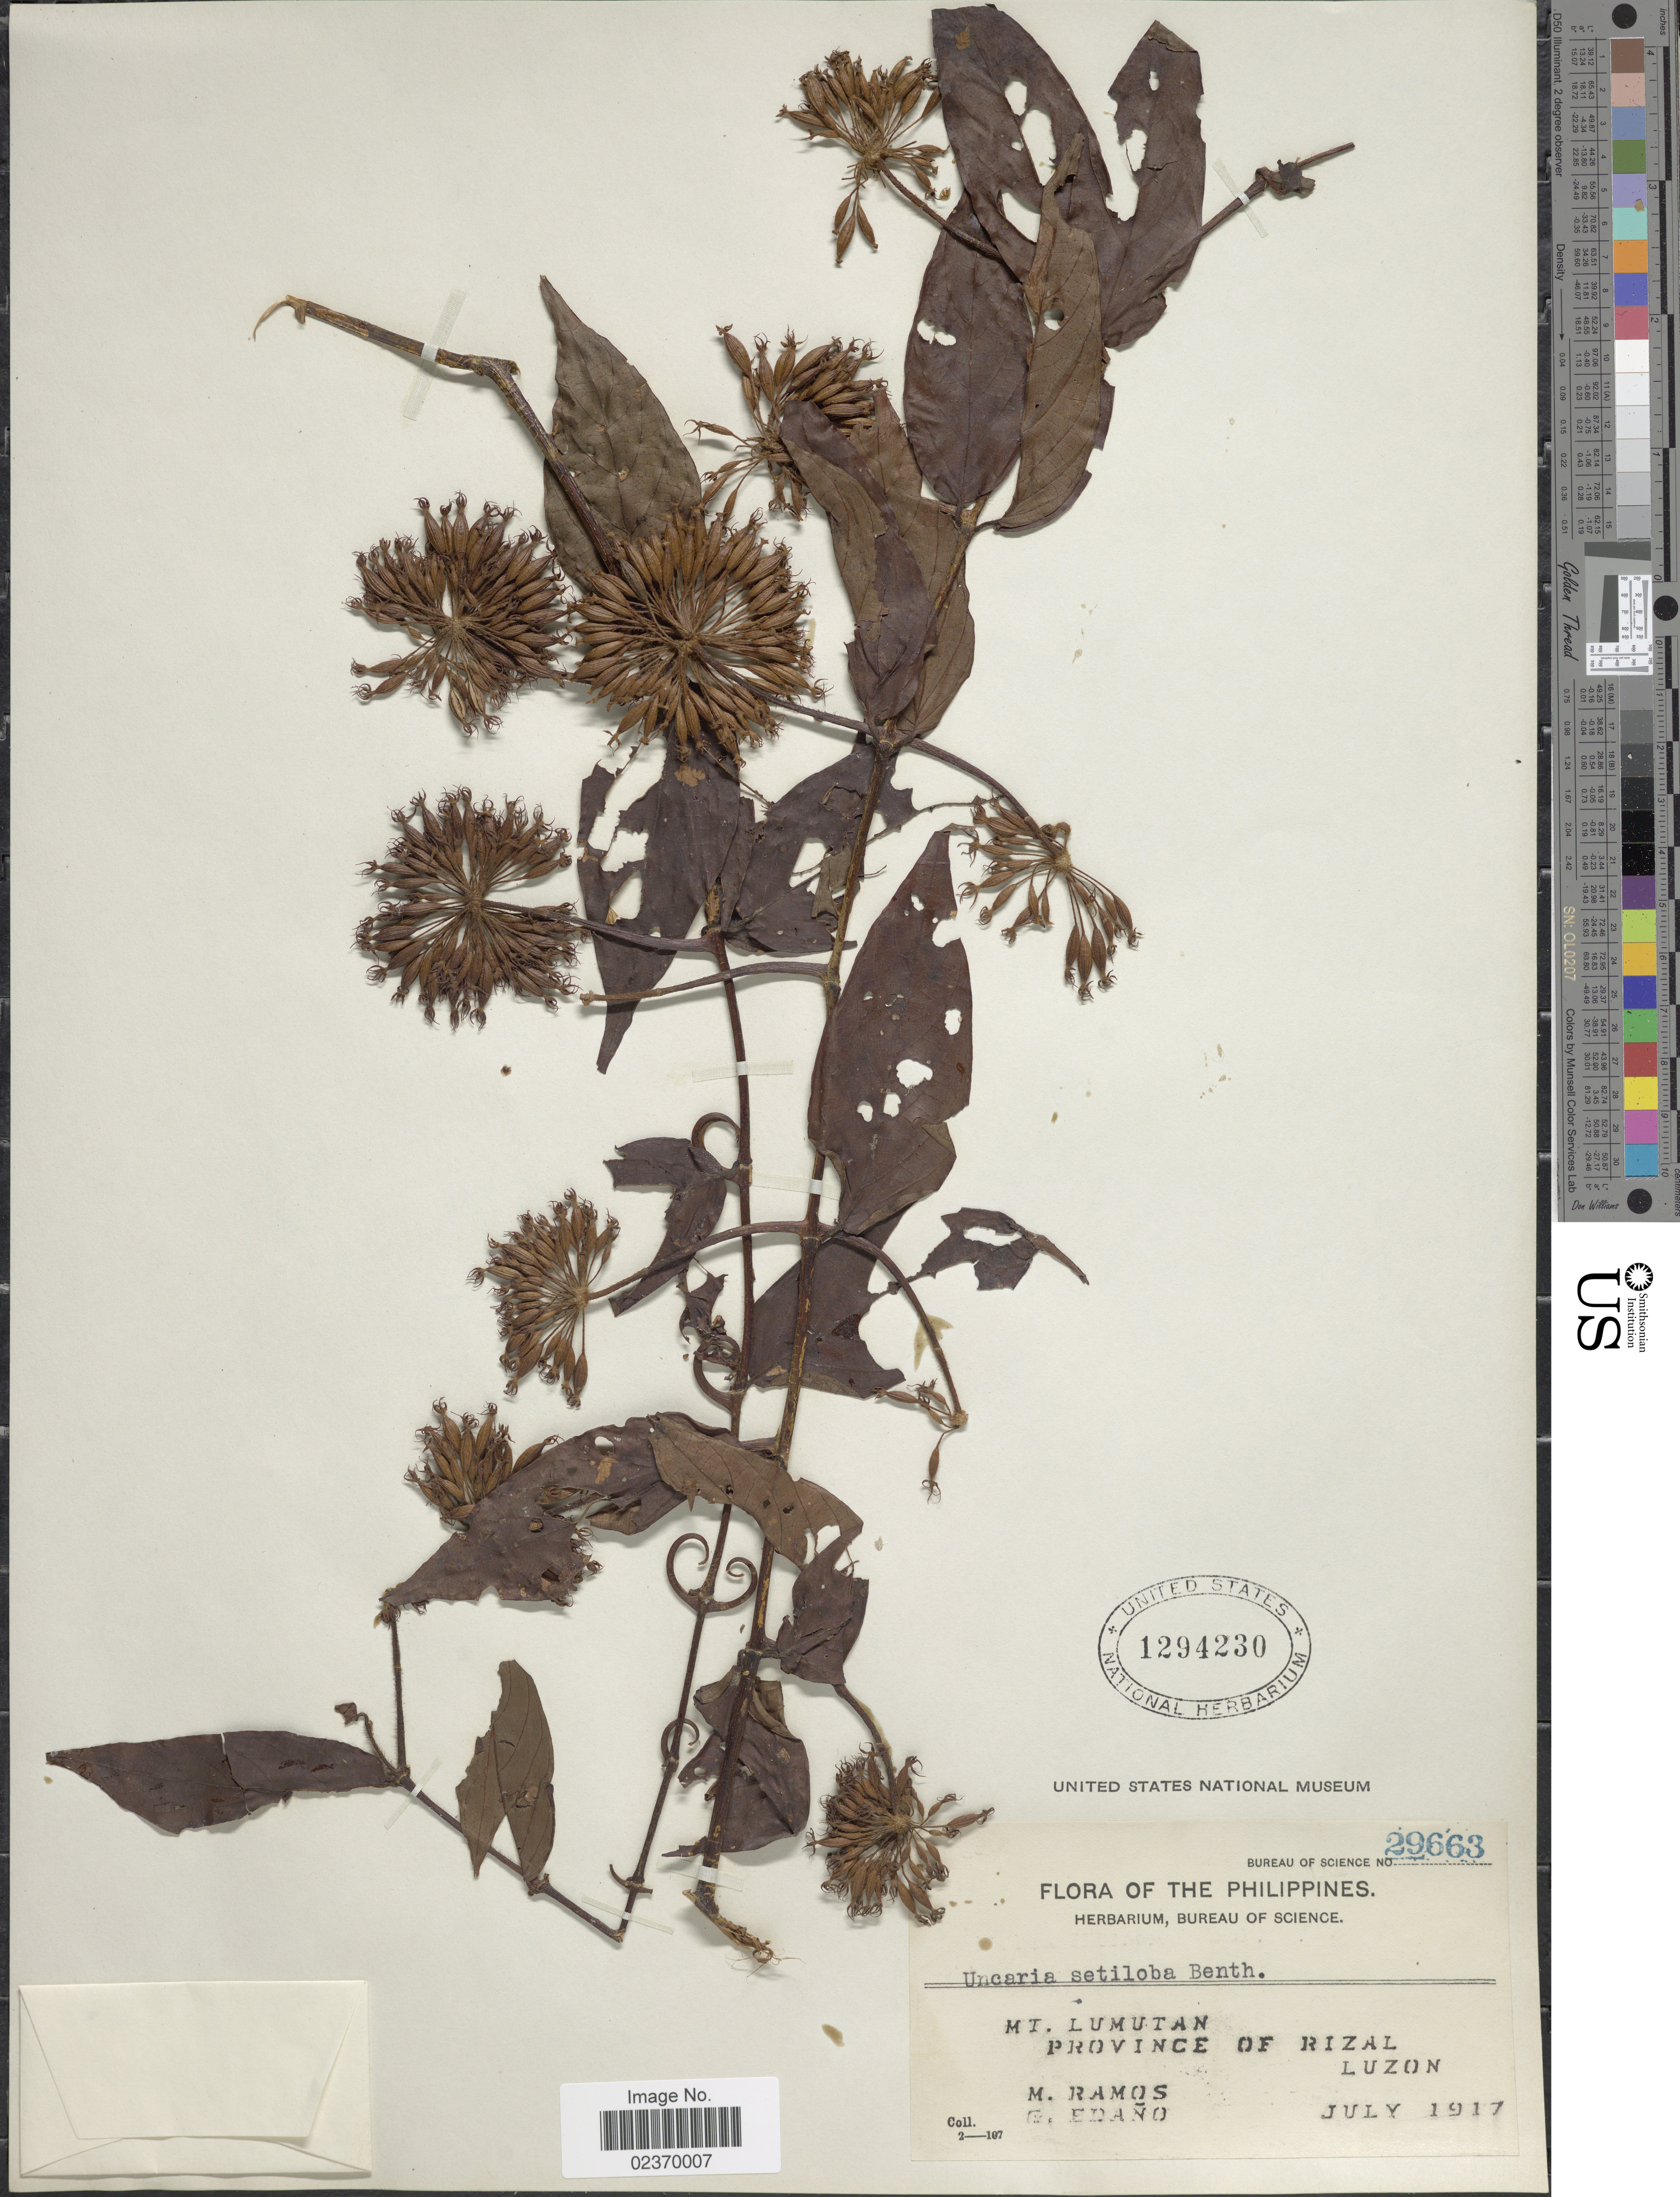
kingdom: Plantae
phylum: Tracheophyta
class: Magnoliopsida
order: Gentianales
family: Rubiaceae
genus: Uncaria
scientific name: Uncaria setiloba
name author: Benth.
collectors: M. Ramos & G. Edaño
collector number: Bureau of Science 29663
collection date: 1917-07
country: Philippines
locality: Mt Lumutan, Province of Rizal, Luzon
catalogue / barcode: US 1294230